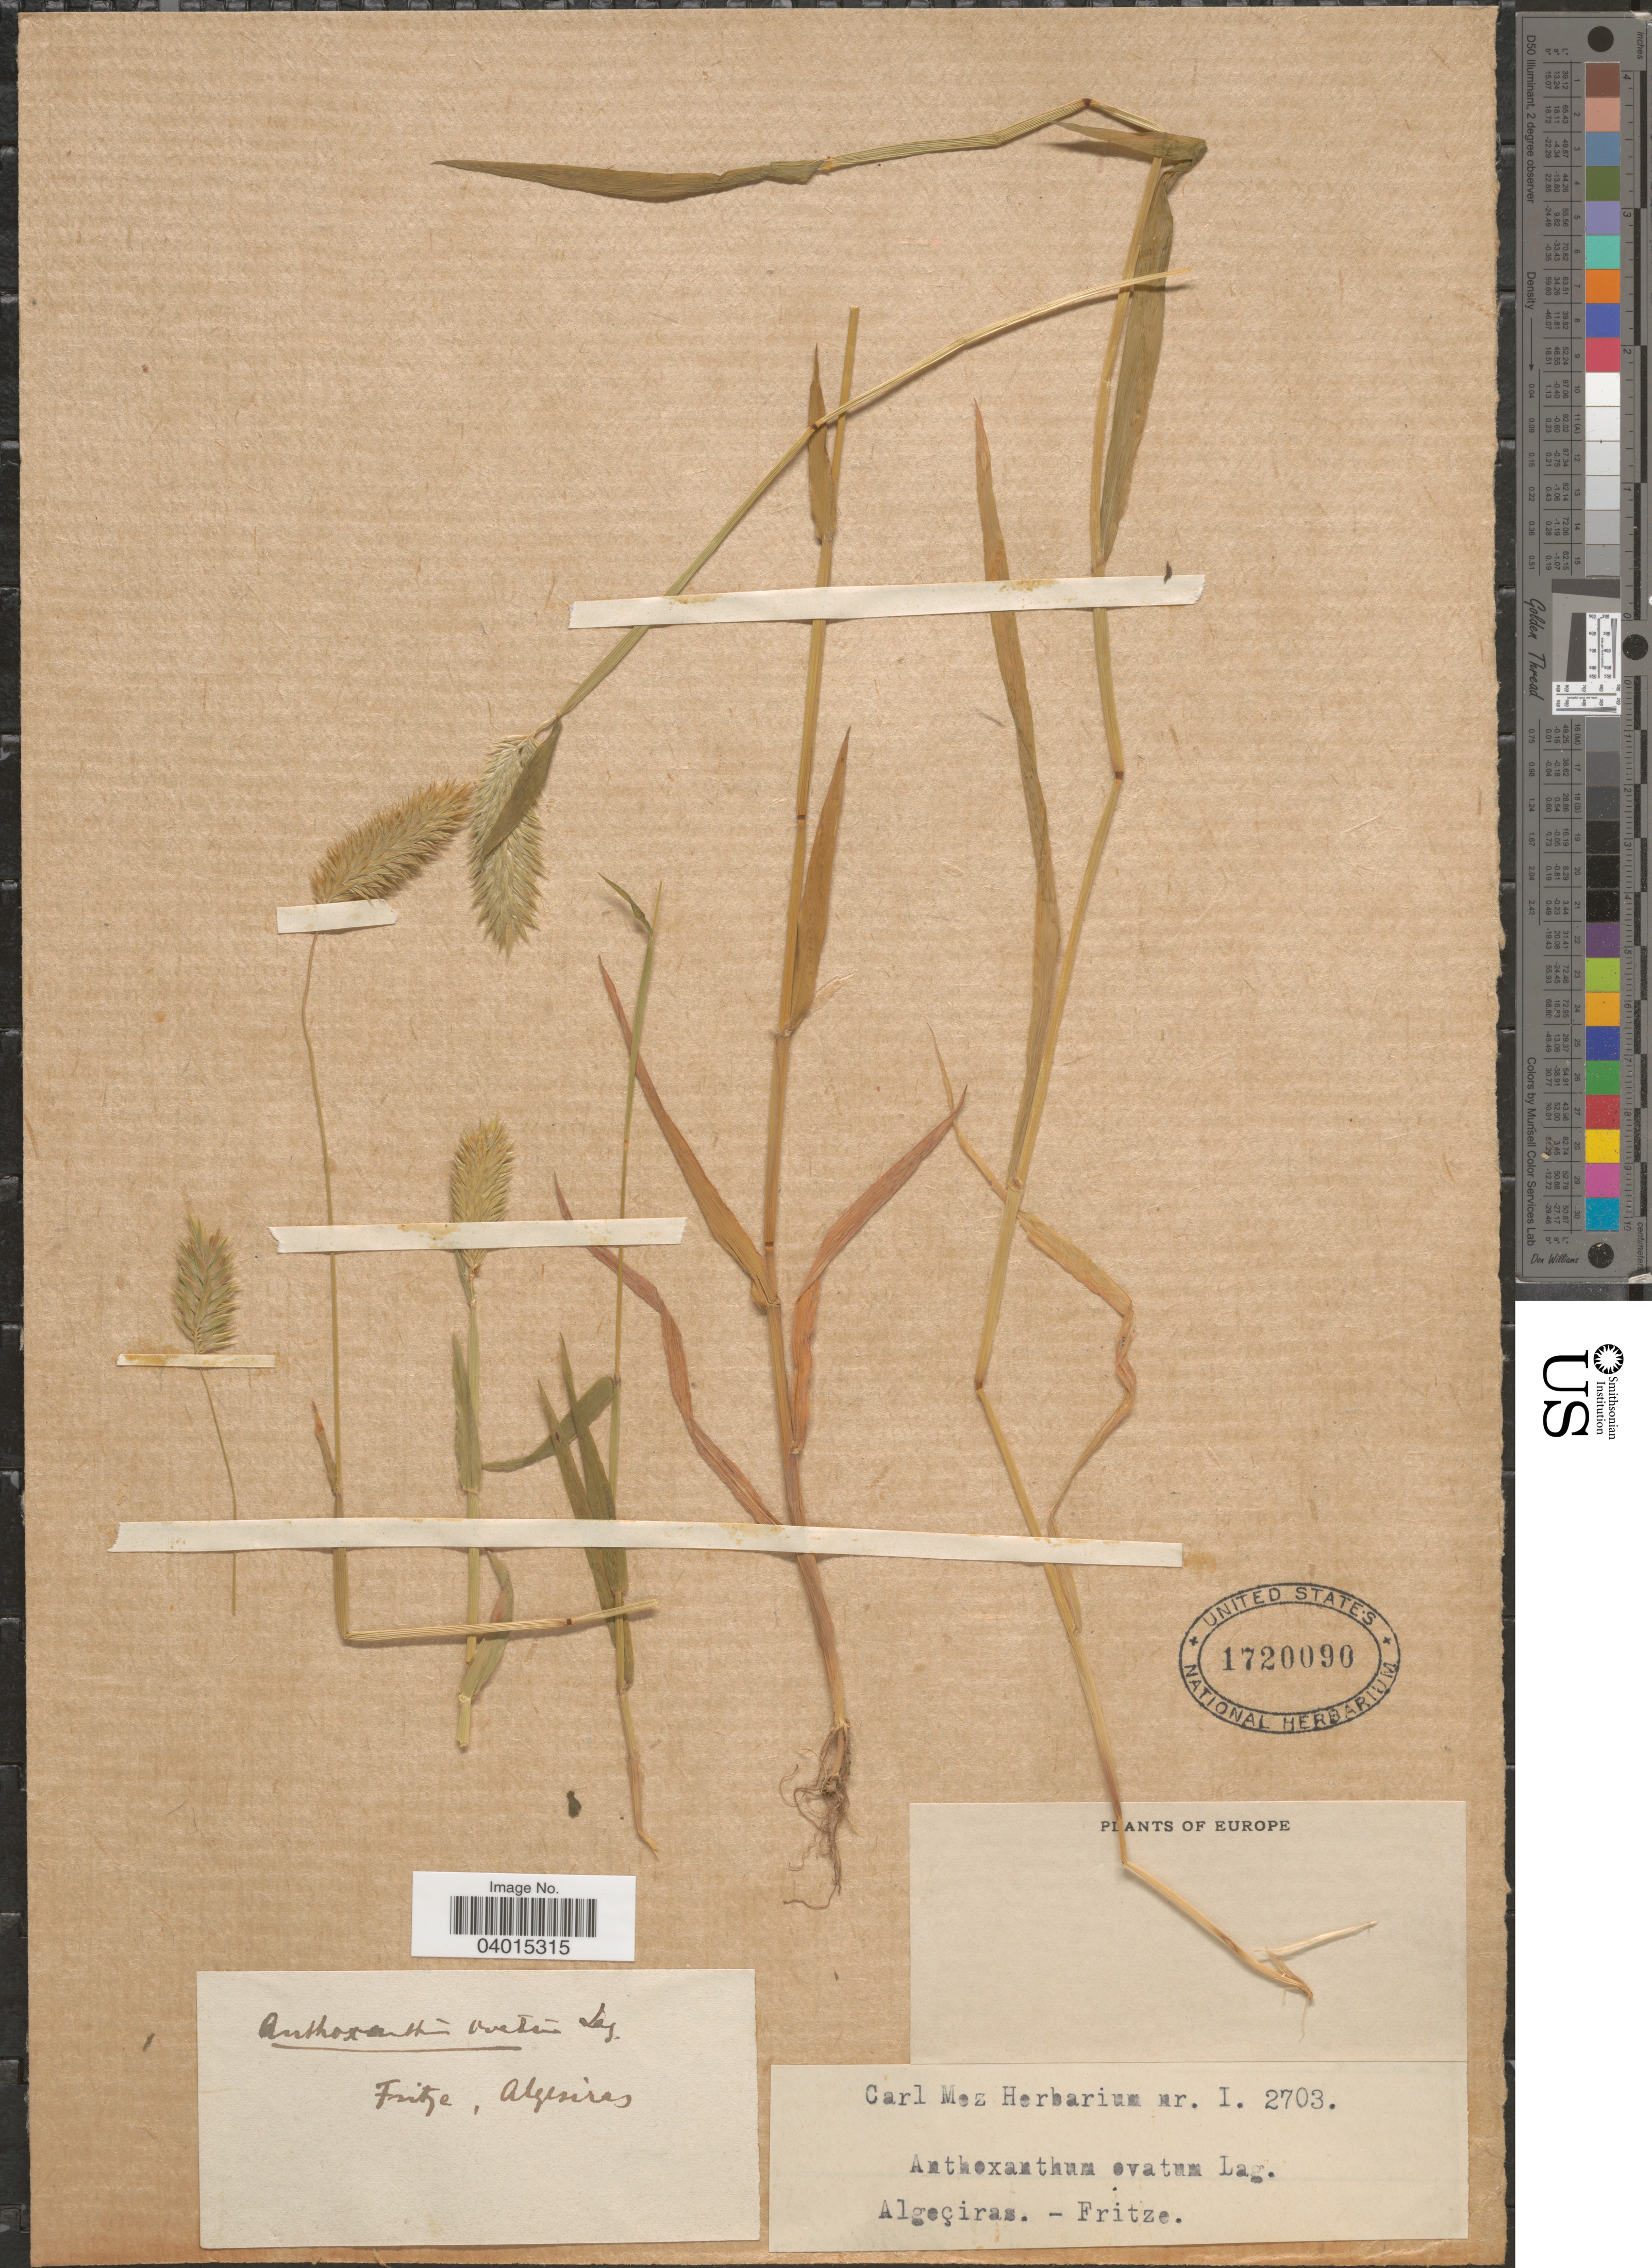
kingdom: Plantae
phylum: Tracheophyta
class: Liliopsida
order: Poales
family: Poaceae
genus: Anthoxanthum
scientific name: Anthoxanthum ovatum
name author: Lag.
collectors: Fritze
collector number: I.2703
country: Spain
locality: Europe. Algeçiras.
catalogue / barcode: US 1720090